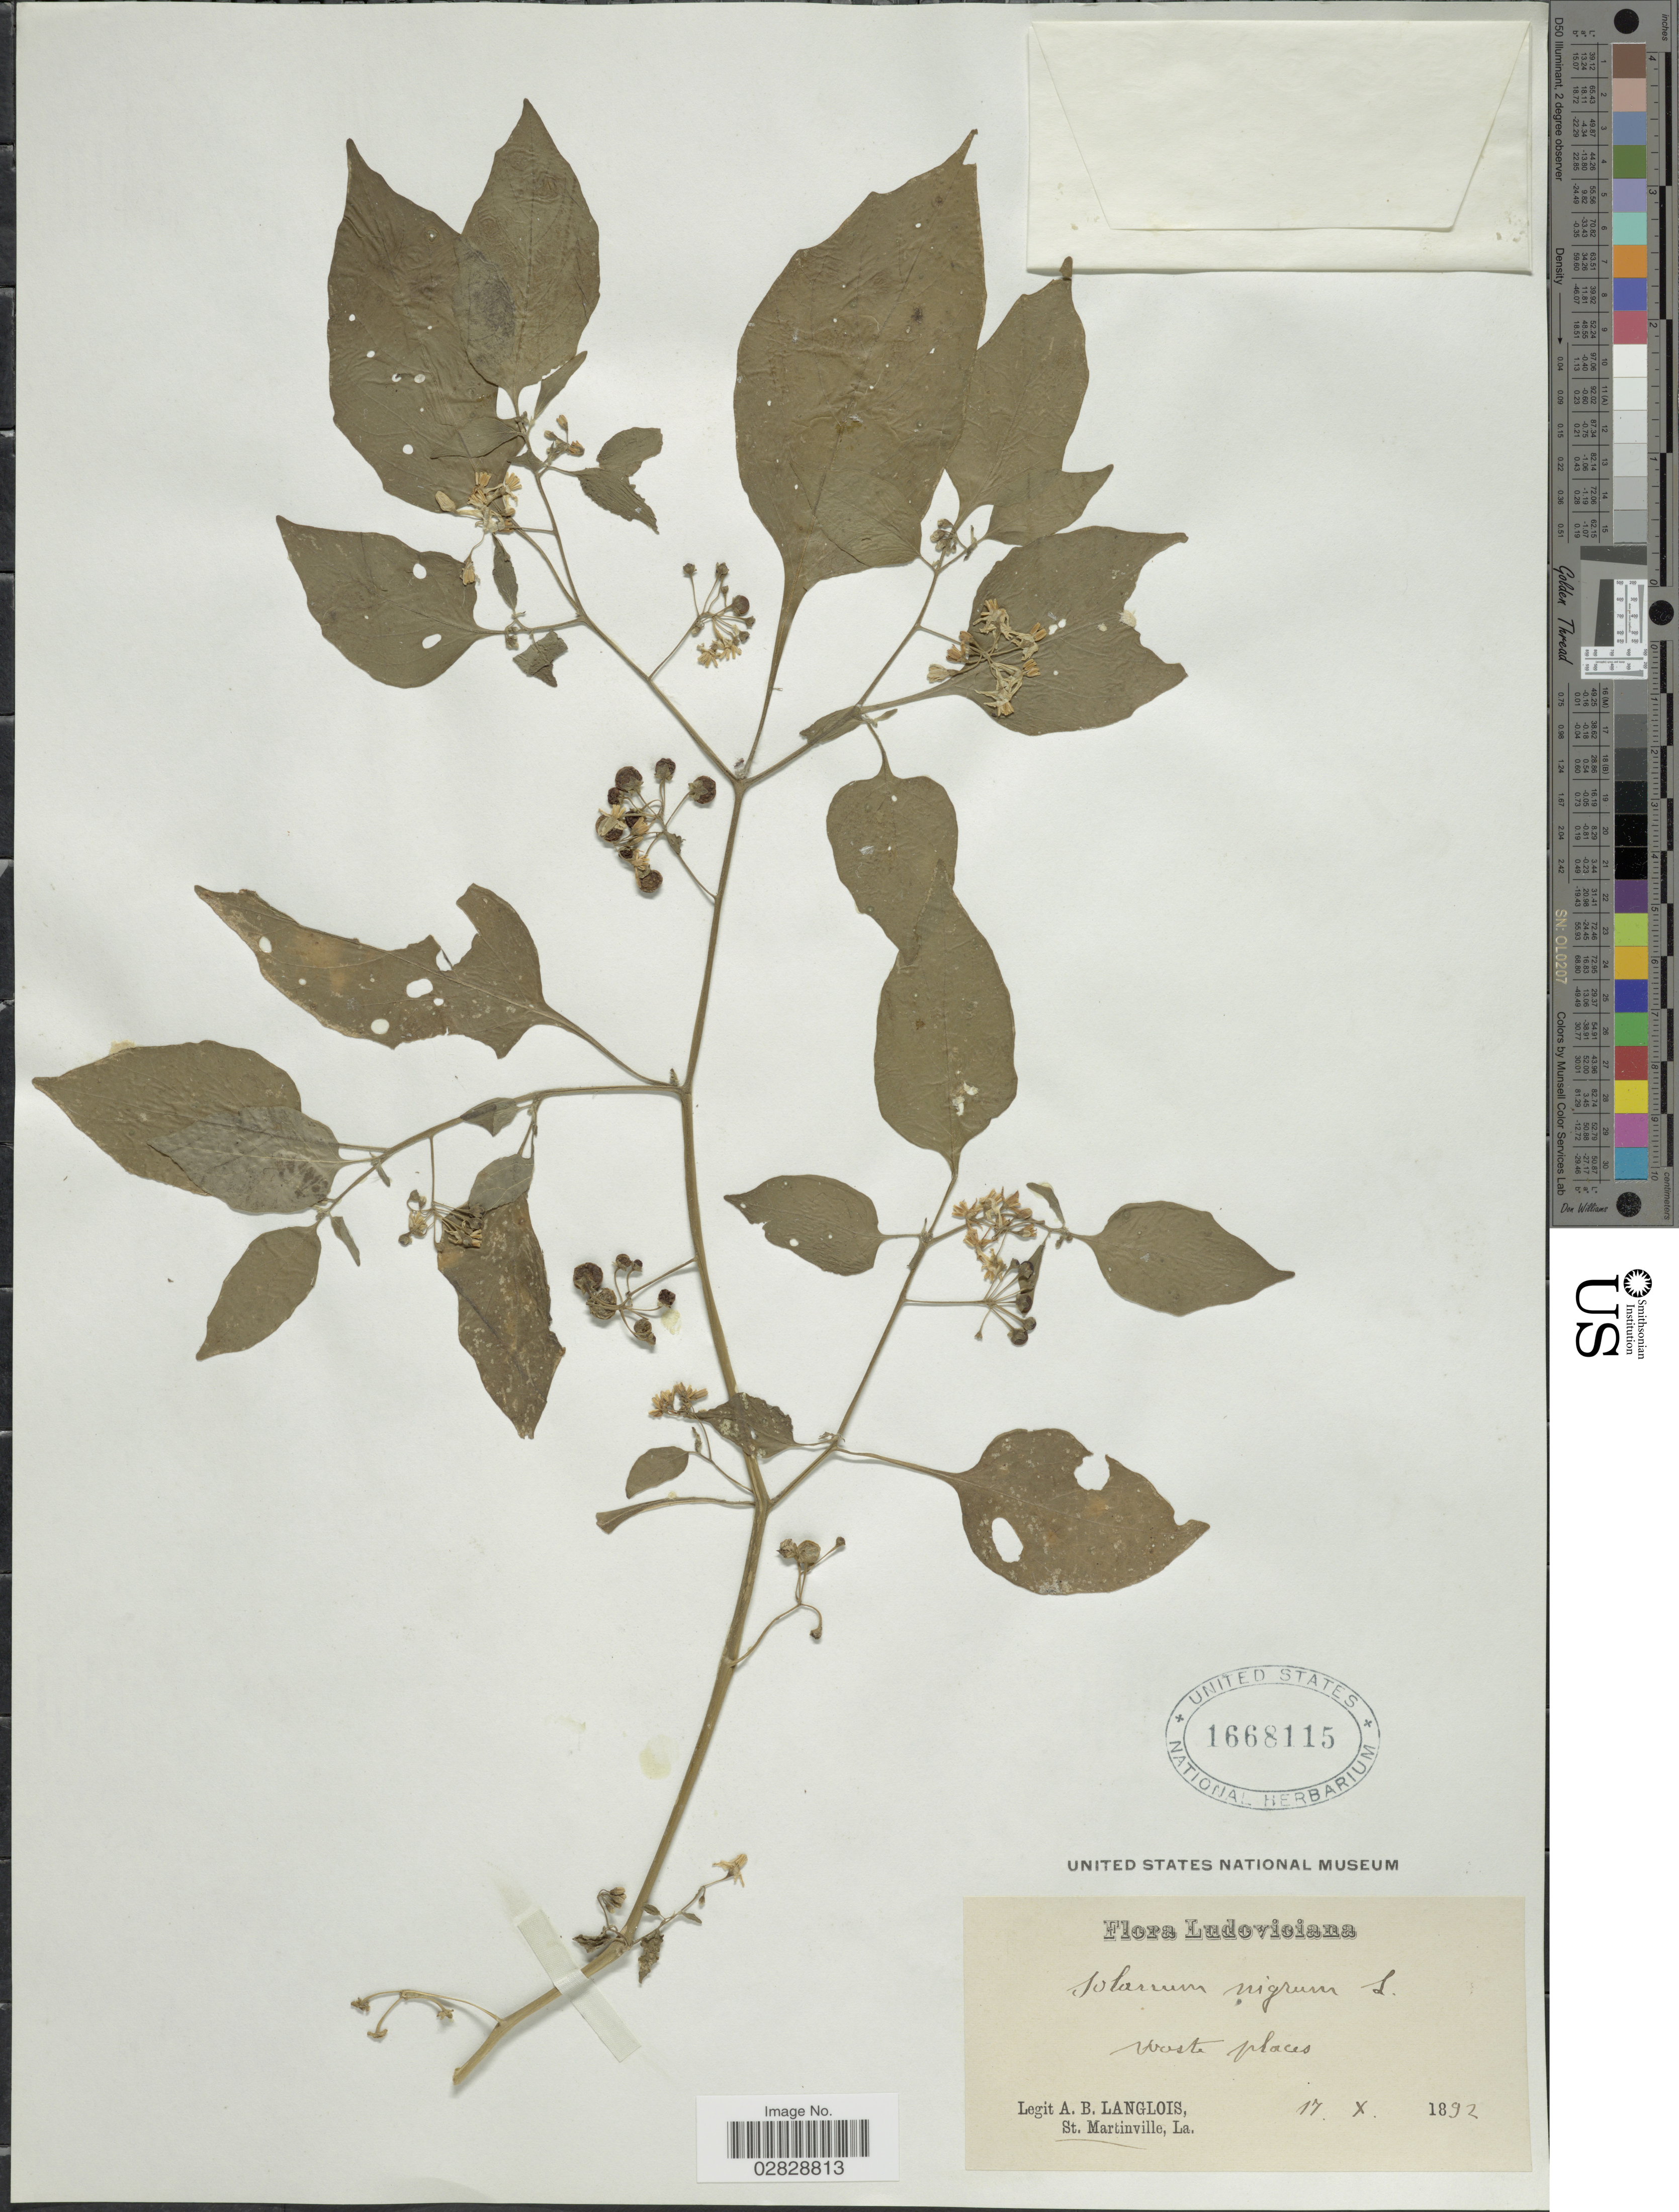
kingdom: Plantae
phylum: Tracheophyta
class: Magnoliopsida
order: Solanales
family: Solanaceae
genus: Solanum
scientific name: Solanum nigrescens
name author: M. Martens & Galeotti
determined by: Knapp, S. D.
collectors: A. Langlois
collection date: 1892-10-17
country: United States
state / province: Louisiana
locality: Ludoviciana. St. Martinville.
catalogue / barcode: US 1668115